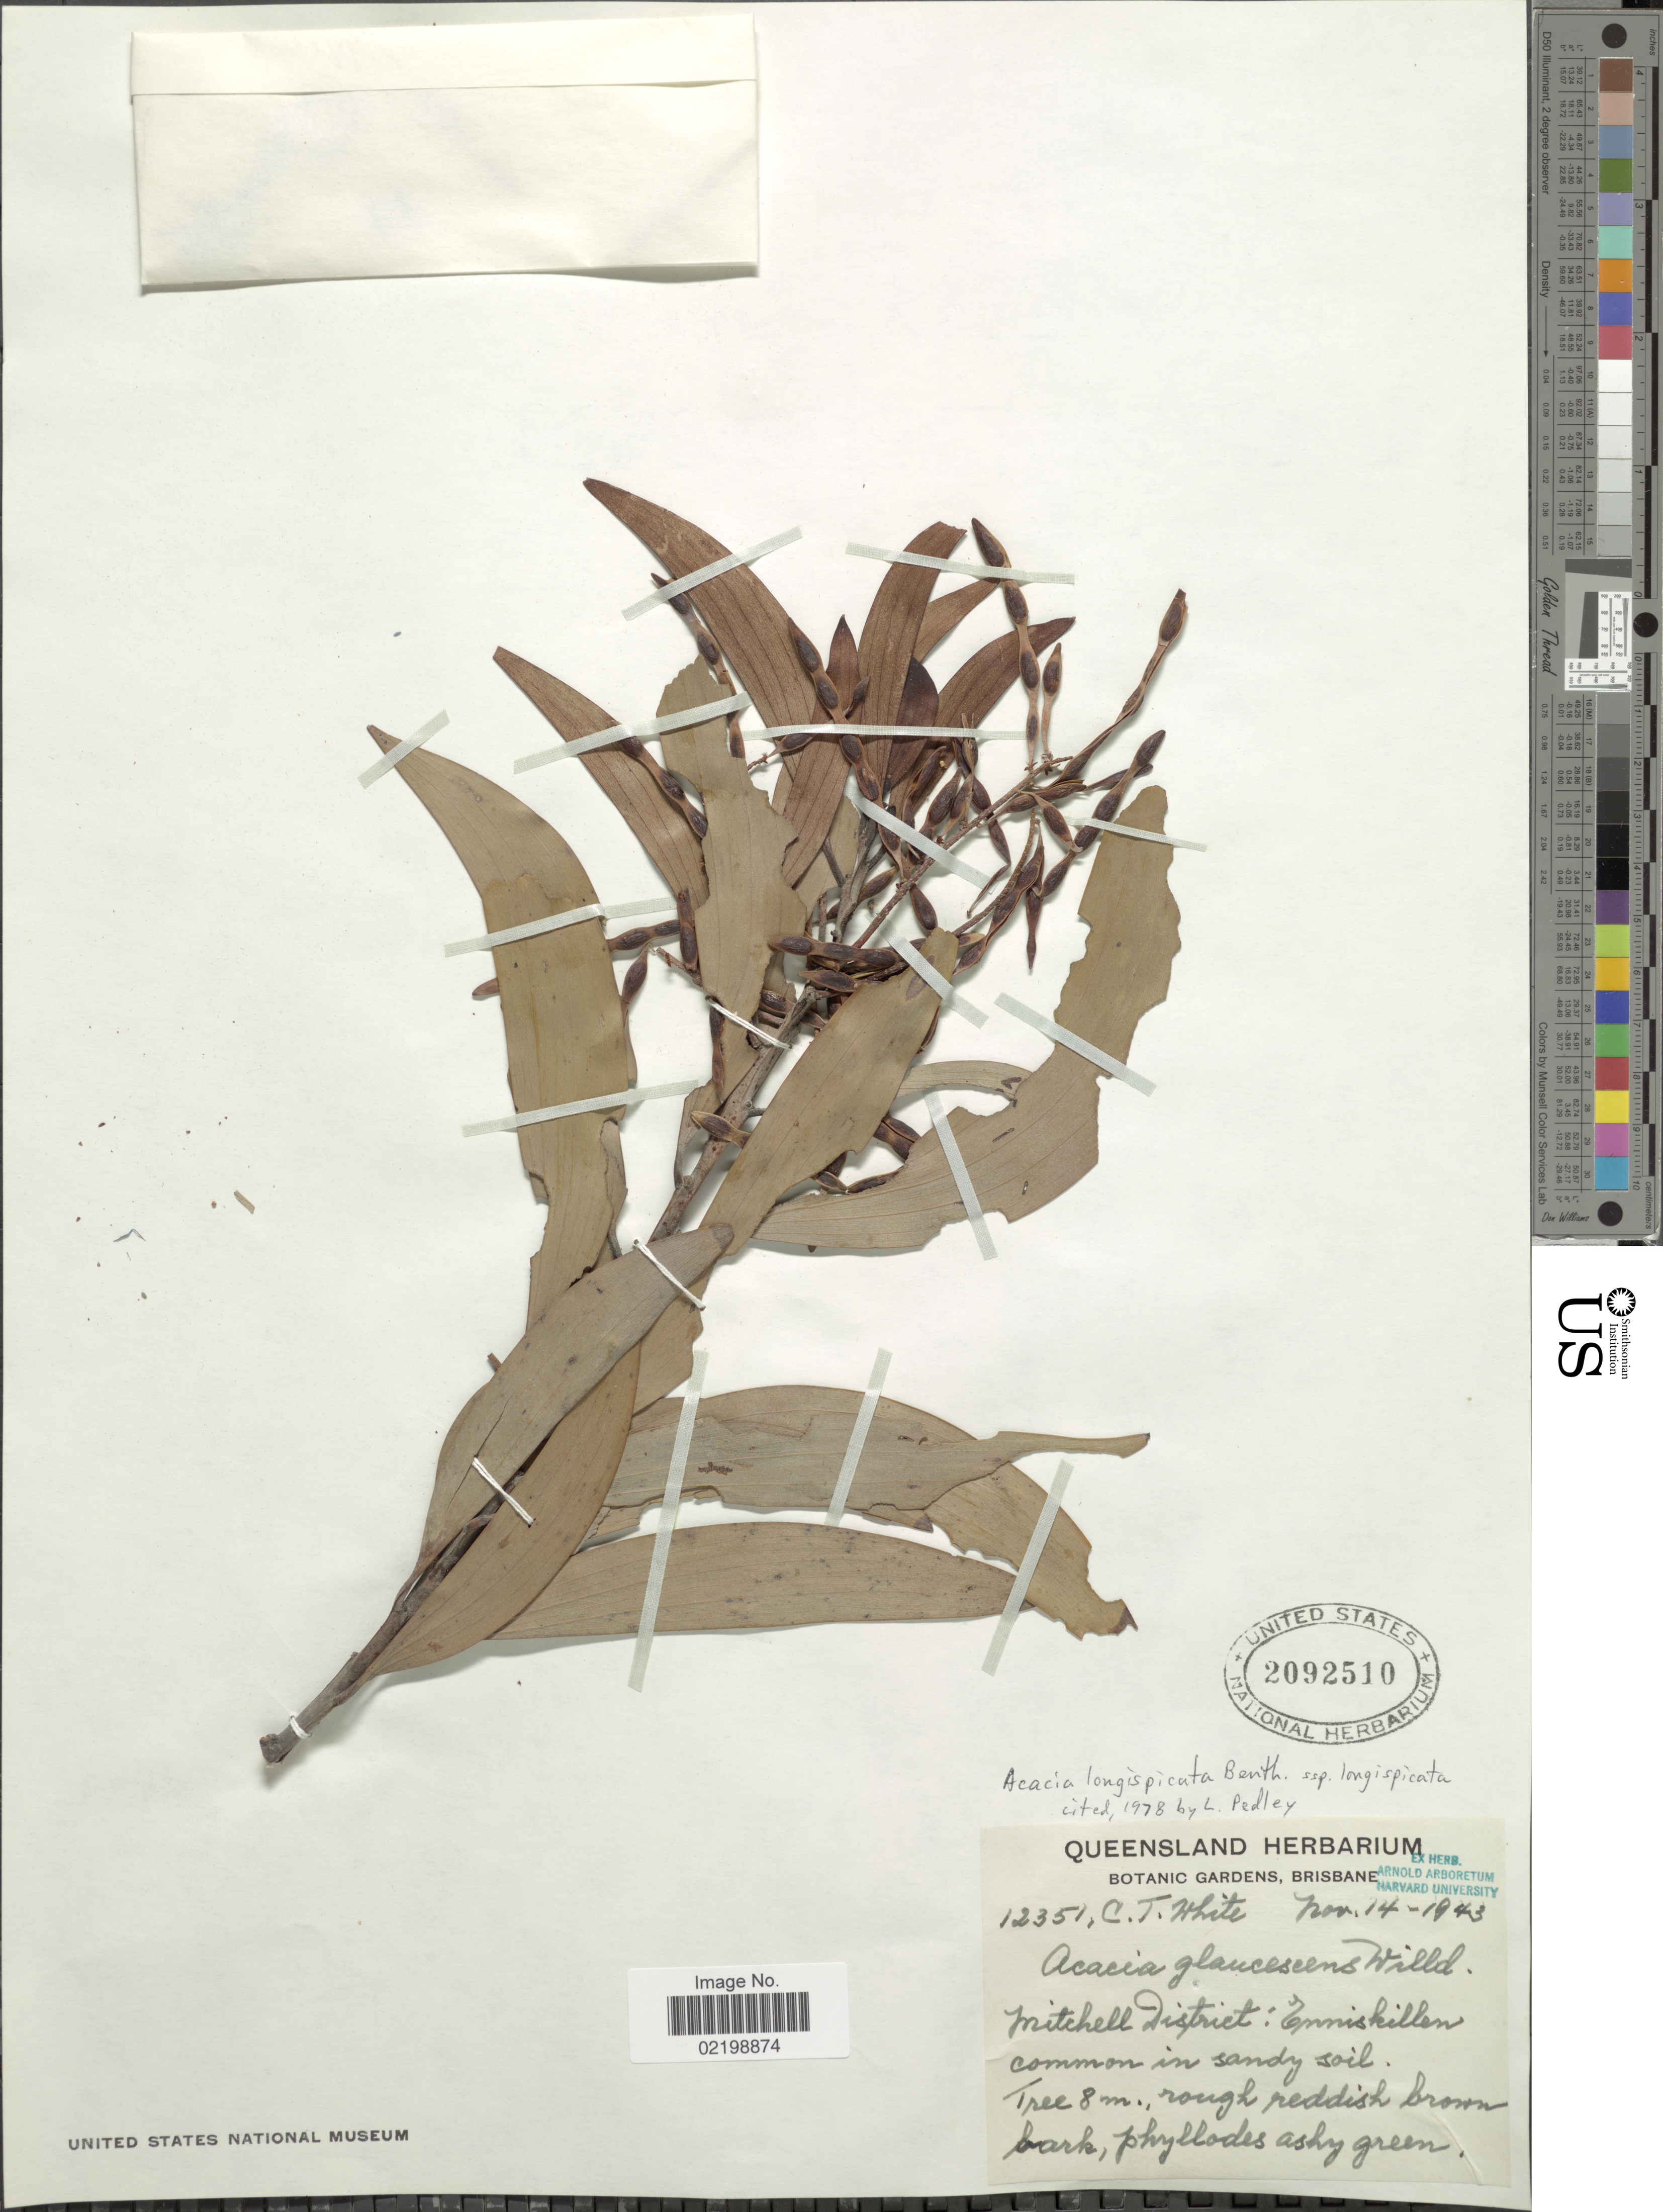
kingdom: Plantae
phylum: Tracheophyta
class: Magnoliopsida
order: Fabales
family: Fabaceae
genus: Acacia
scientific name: Acacia longispicata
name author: Benth.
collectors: C. T. White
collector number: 12351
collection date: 1943-11-14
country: Australia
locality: Mitchell District: Enniskillen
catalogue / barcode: US 2092510